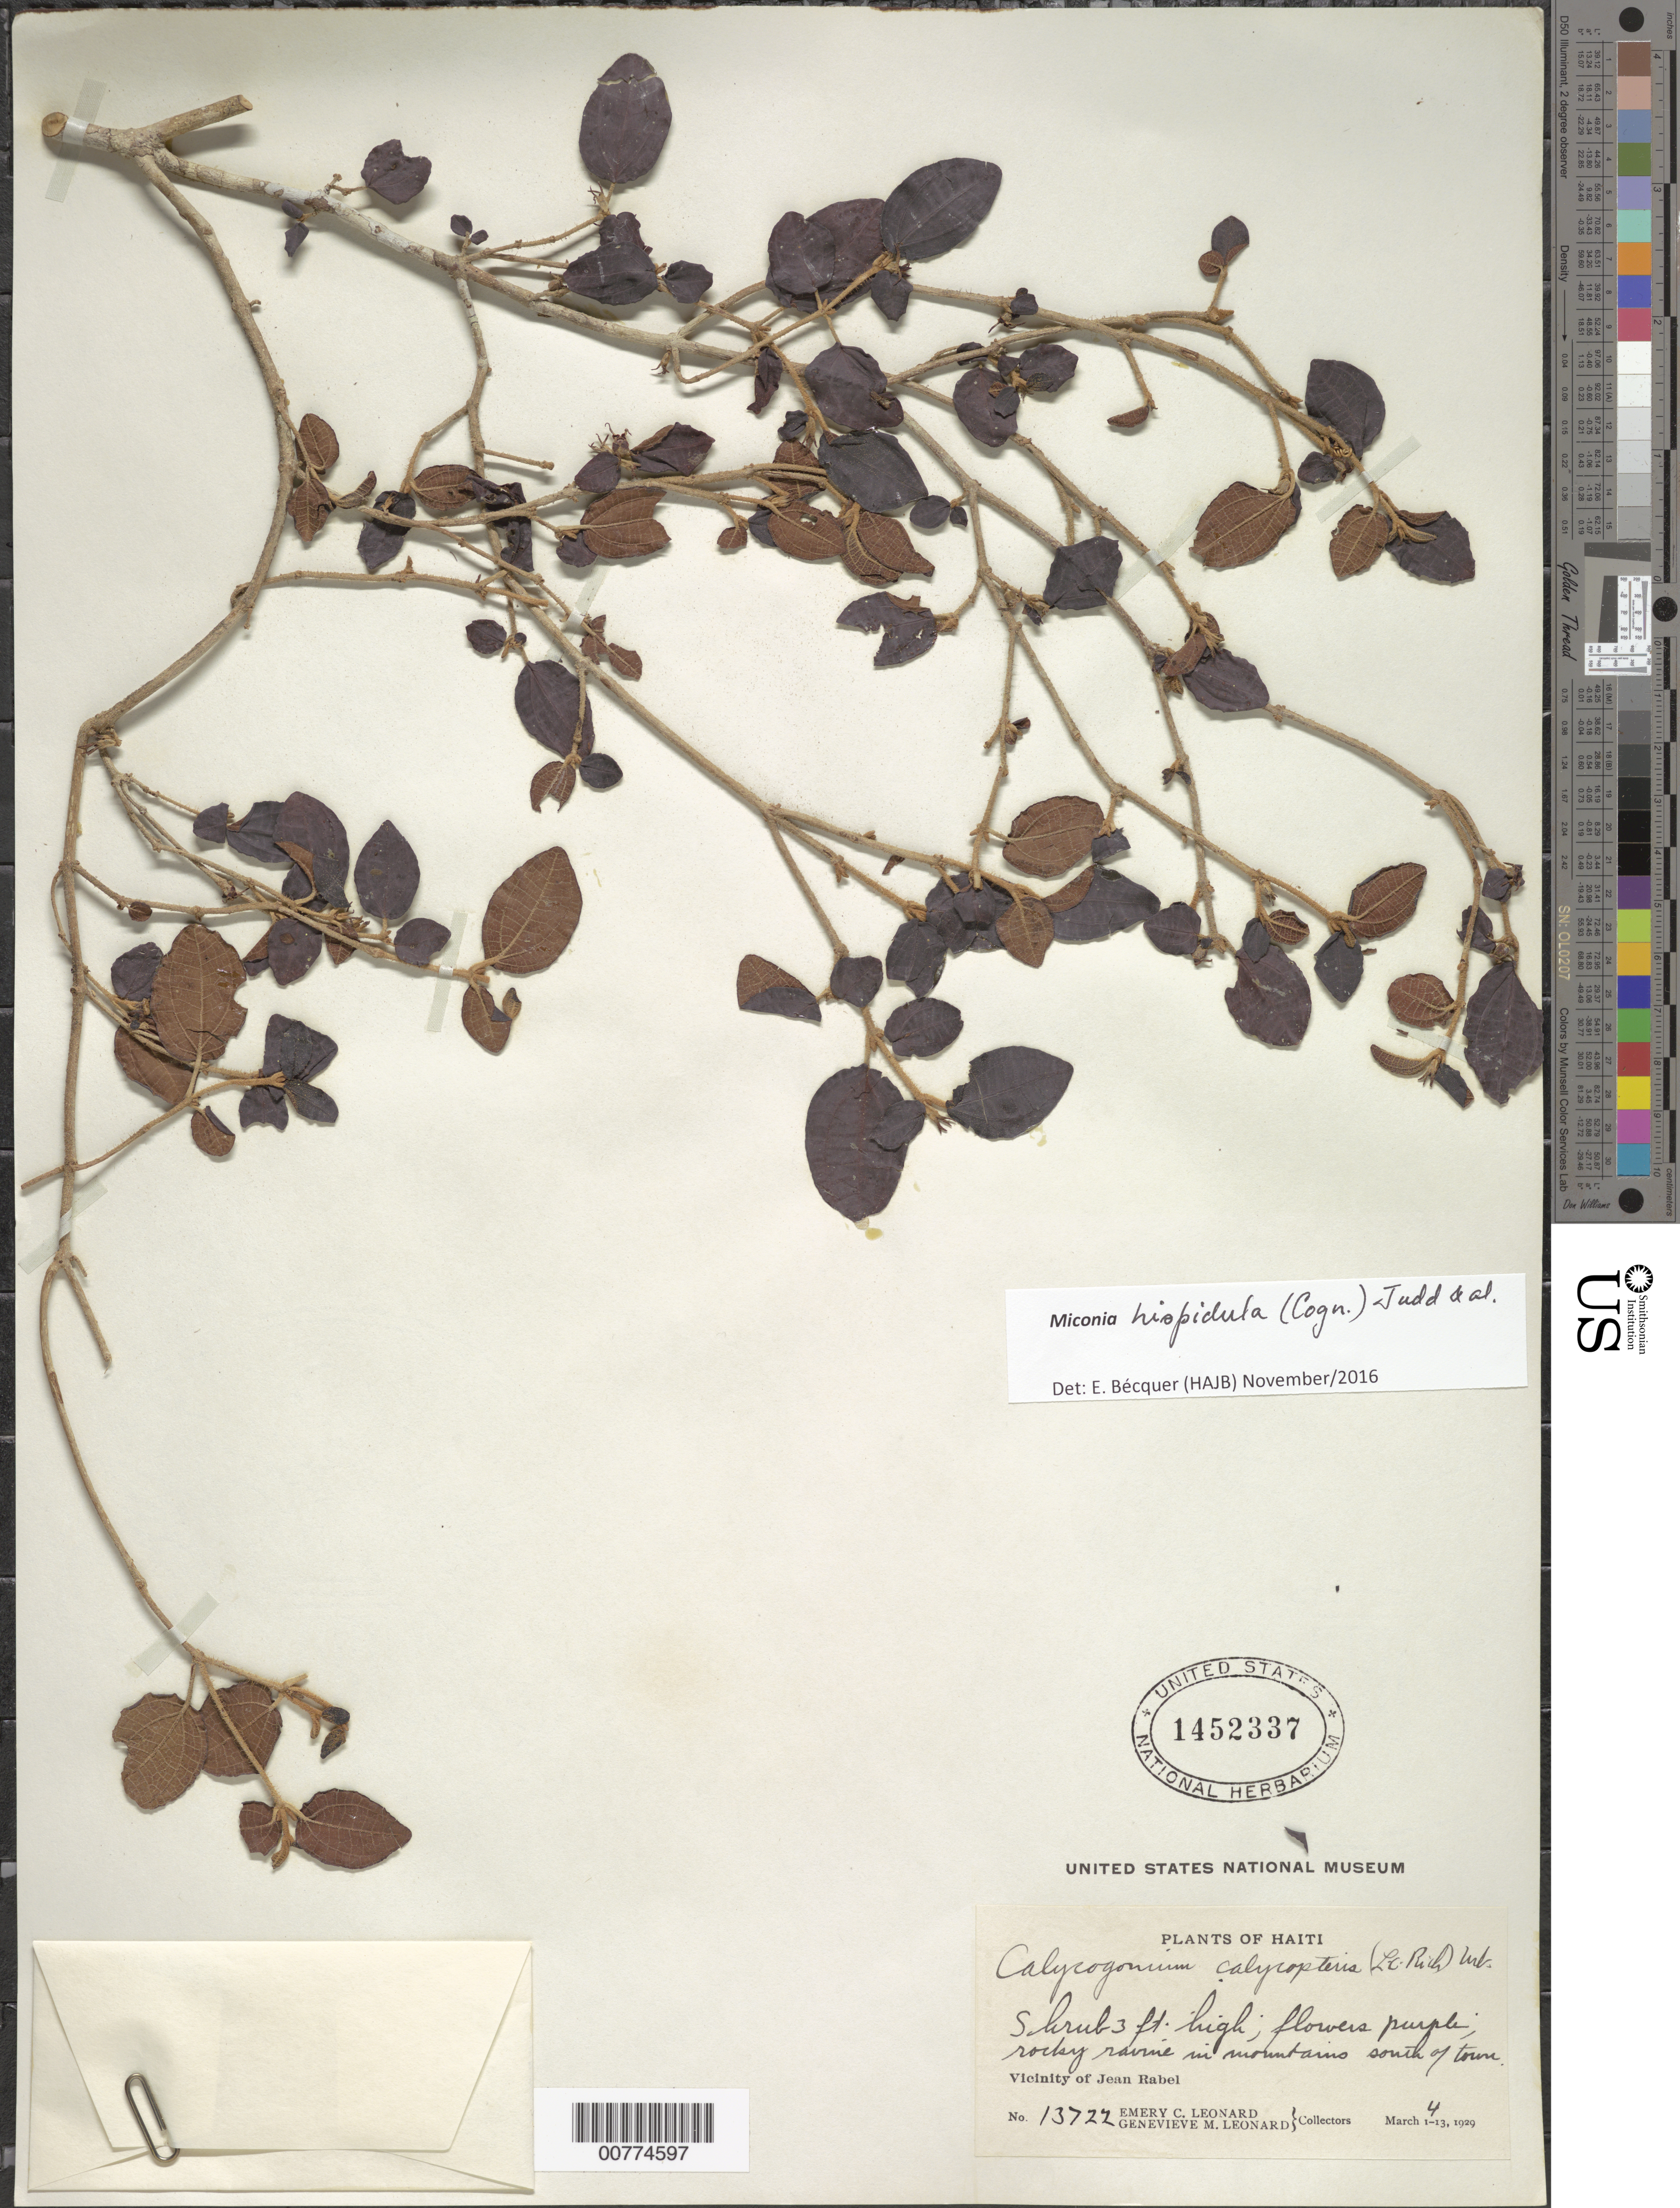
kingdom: Plantae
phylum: Tracheophyta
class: Magnoliopsida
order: Myrtales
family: Melastomataceae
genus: Miconia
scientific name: Miconia hispidula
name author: (Cogn.) Judd et al.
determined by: Bécquer Granados, E. R., (HAJB)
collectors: E. C. Leonard & G. M. Leonard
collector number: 13722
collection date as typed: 04 Mar 1929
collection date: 1929-03-04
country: Haiti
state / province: Nord-Ouest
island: Hispaniola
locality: Vicinity of Jean Rabel, in mountains south of town.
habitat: Rocky ravine.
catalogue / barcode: US 1452337